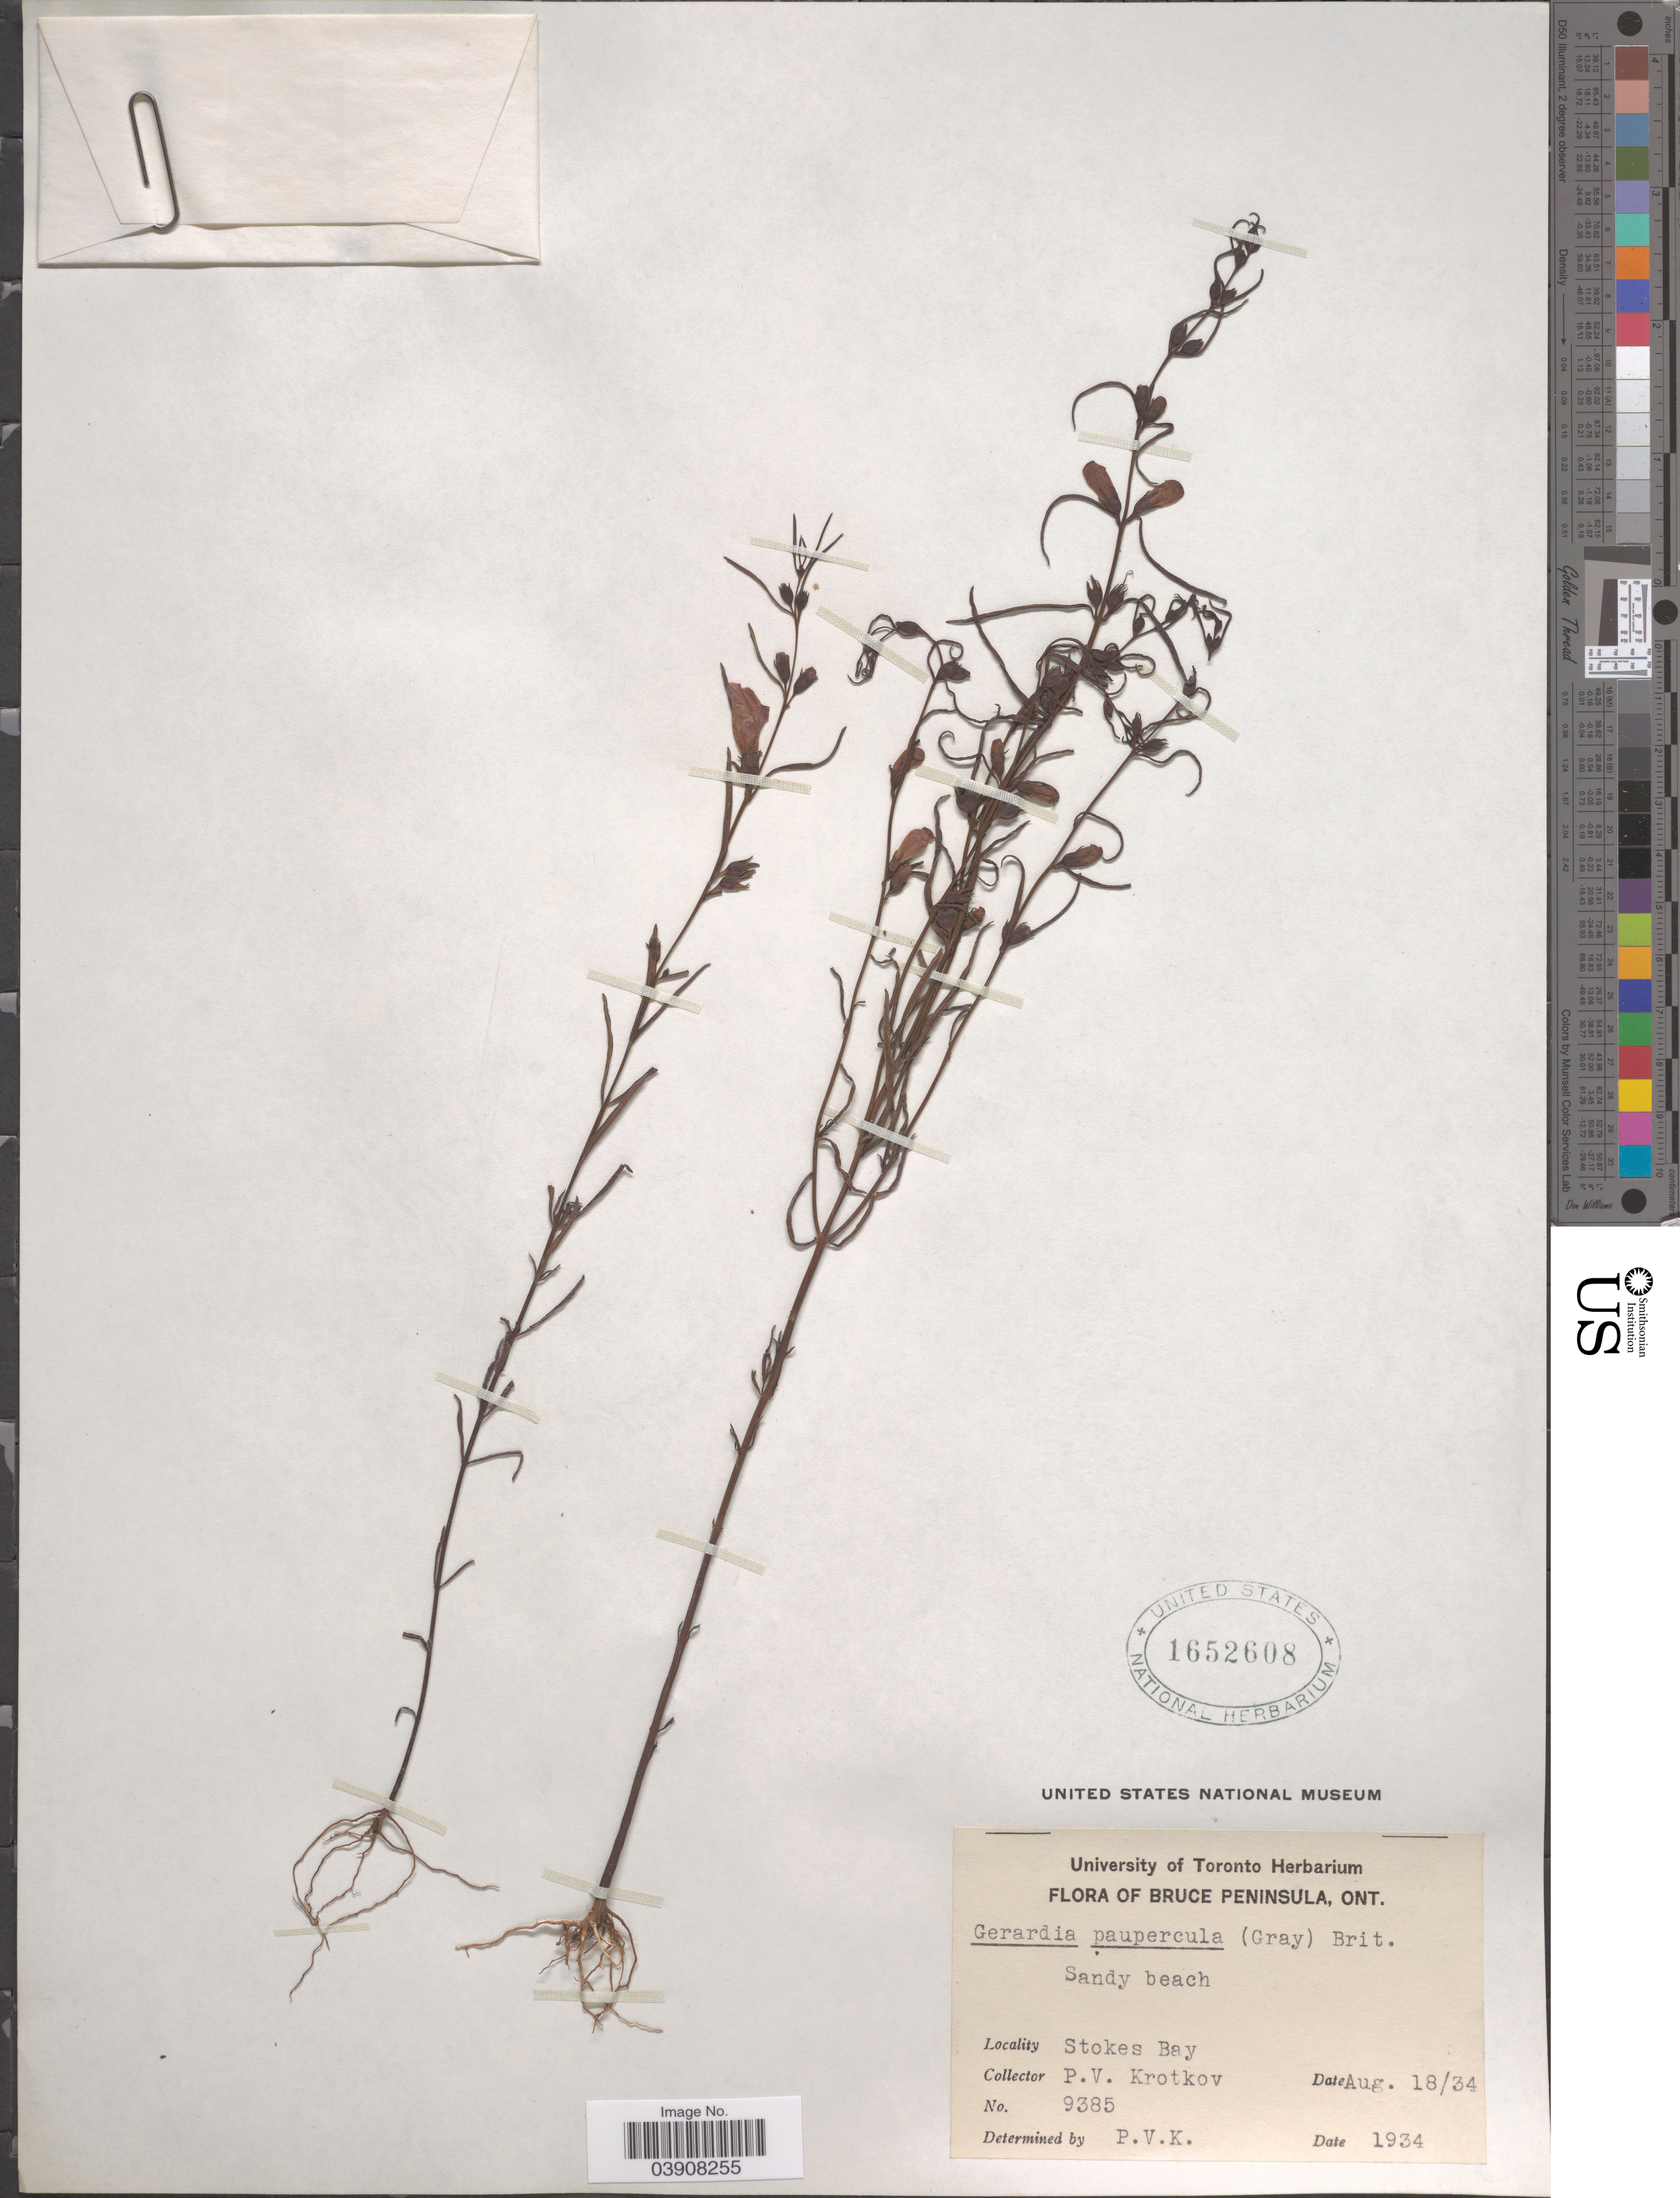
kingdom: Plantae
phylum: Tracheophyta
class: Magnoliopsida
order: Lamiales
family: Orobanchaceae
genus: Agalinis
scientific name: Agalinis paupercula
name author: (A. Gray) Britton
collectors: P. V. Krotkov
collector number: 9385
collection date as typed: Transcribed d/m/y: 18/8/34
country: Canada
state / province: Ontario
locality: Bruce Peninsula. Stokes Bay.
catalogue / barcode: US 1652608